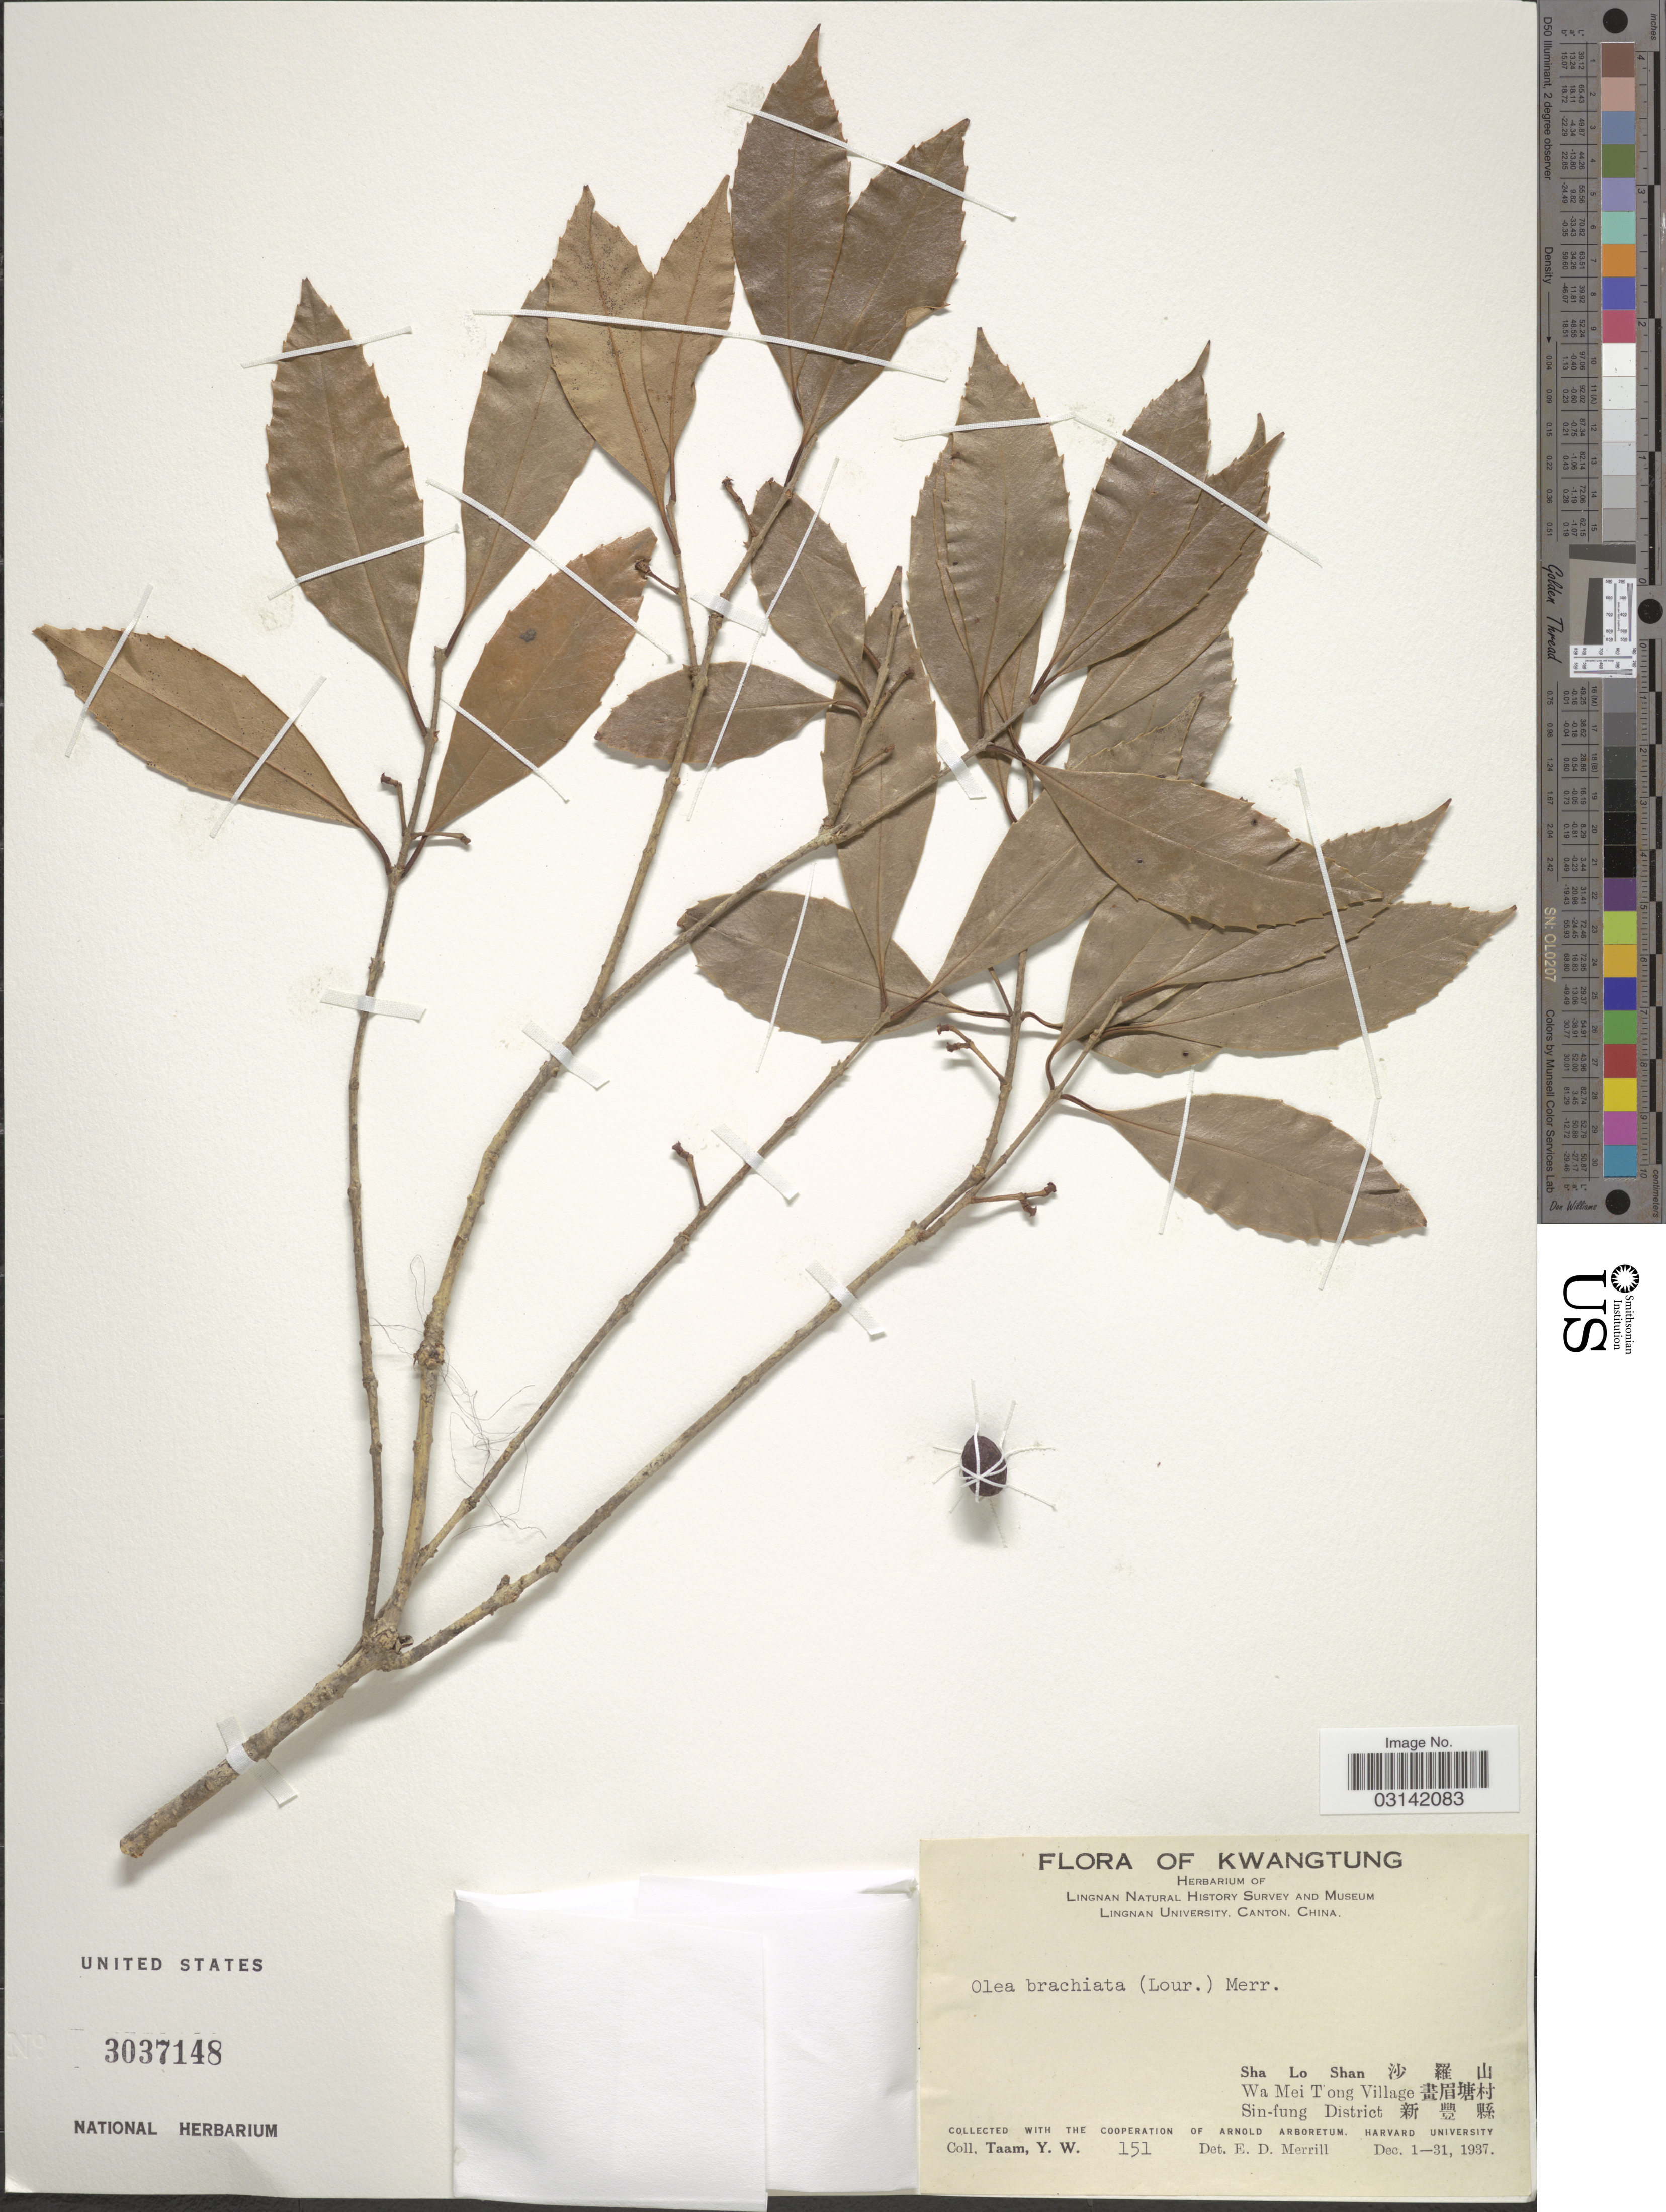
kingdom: Plantae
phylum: Tracheophyta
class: Magnoliopsida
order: Lamiales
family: Oleaceae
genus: Tetrapilus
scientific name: Tetrapilus brachiatus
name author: Lour.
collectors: Y. W. Taam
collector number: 151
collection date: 1937-12-01/1937-12-31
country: China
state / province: Guangdong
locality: Kwangtung, Sha Lo Shan X, Wa Mei T'ong Village X, Sin-fung District X.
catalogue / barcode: US 3037148